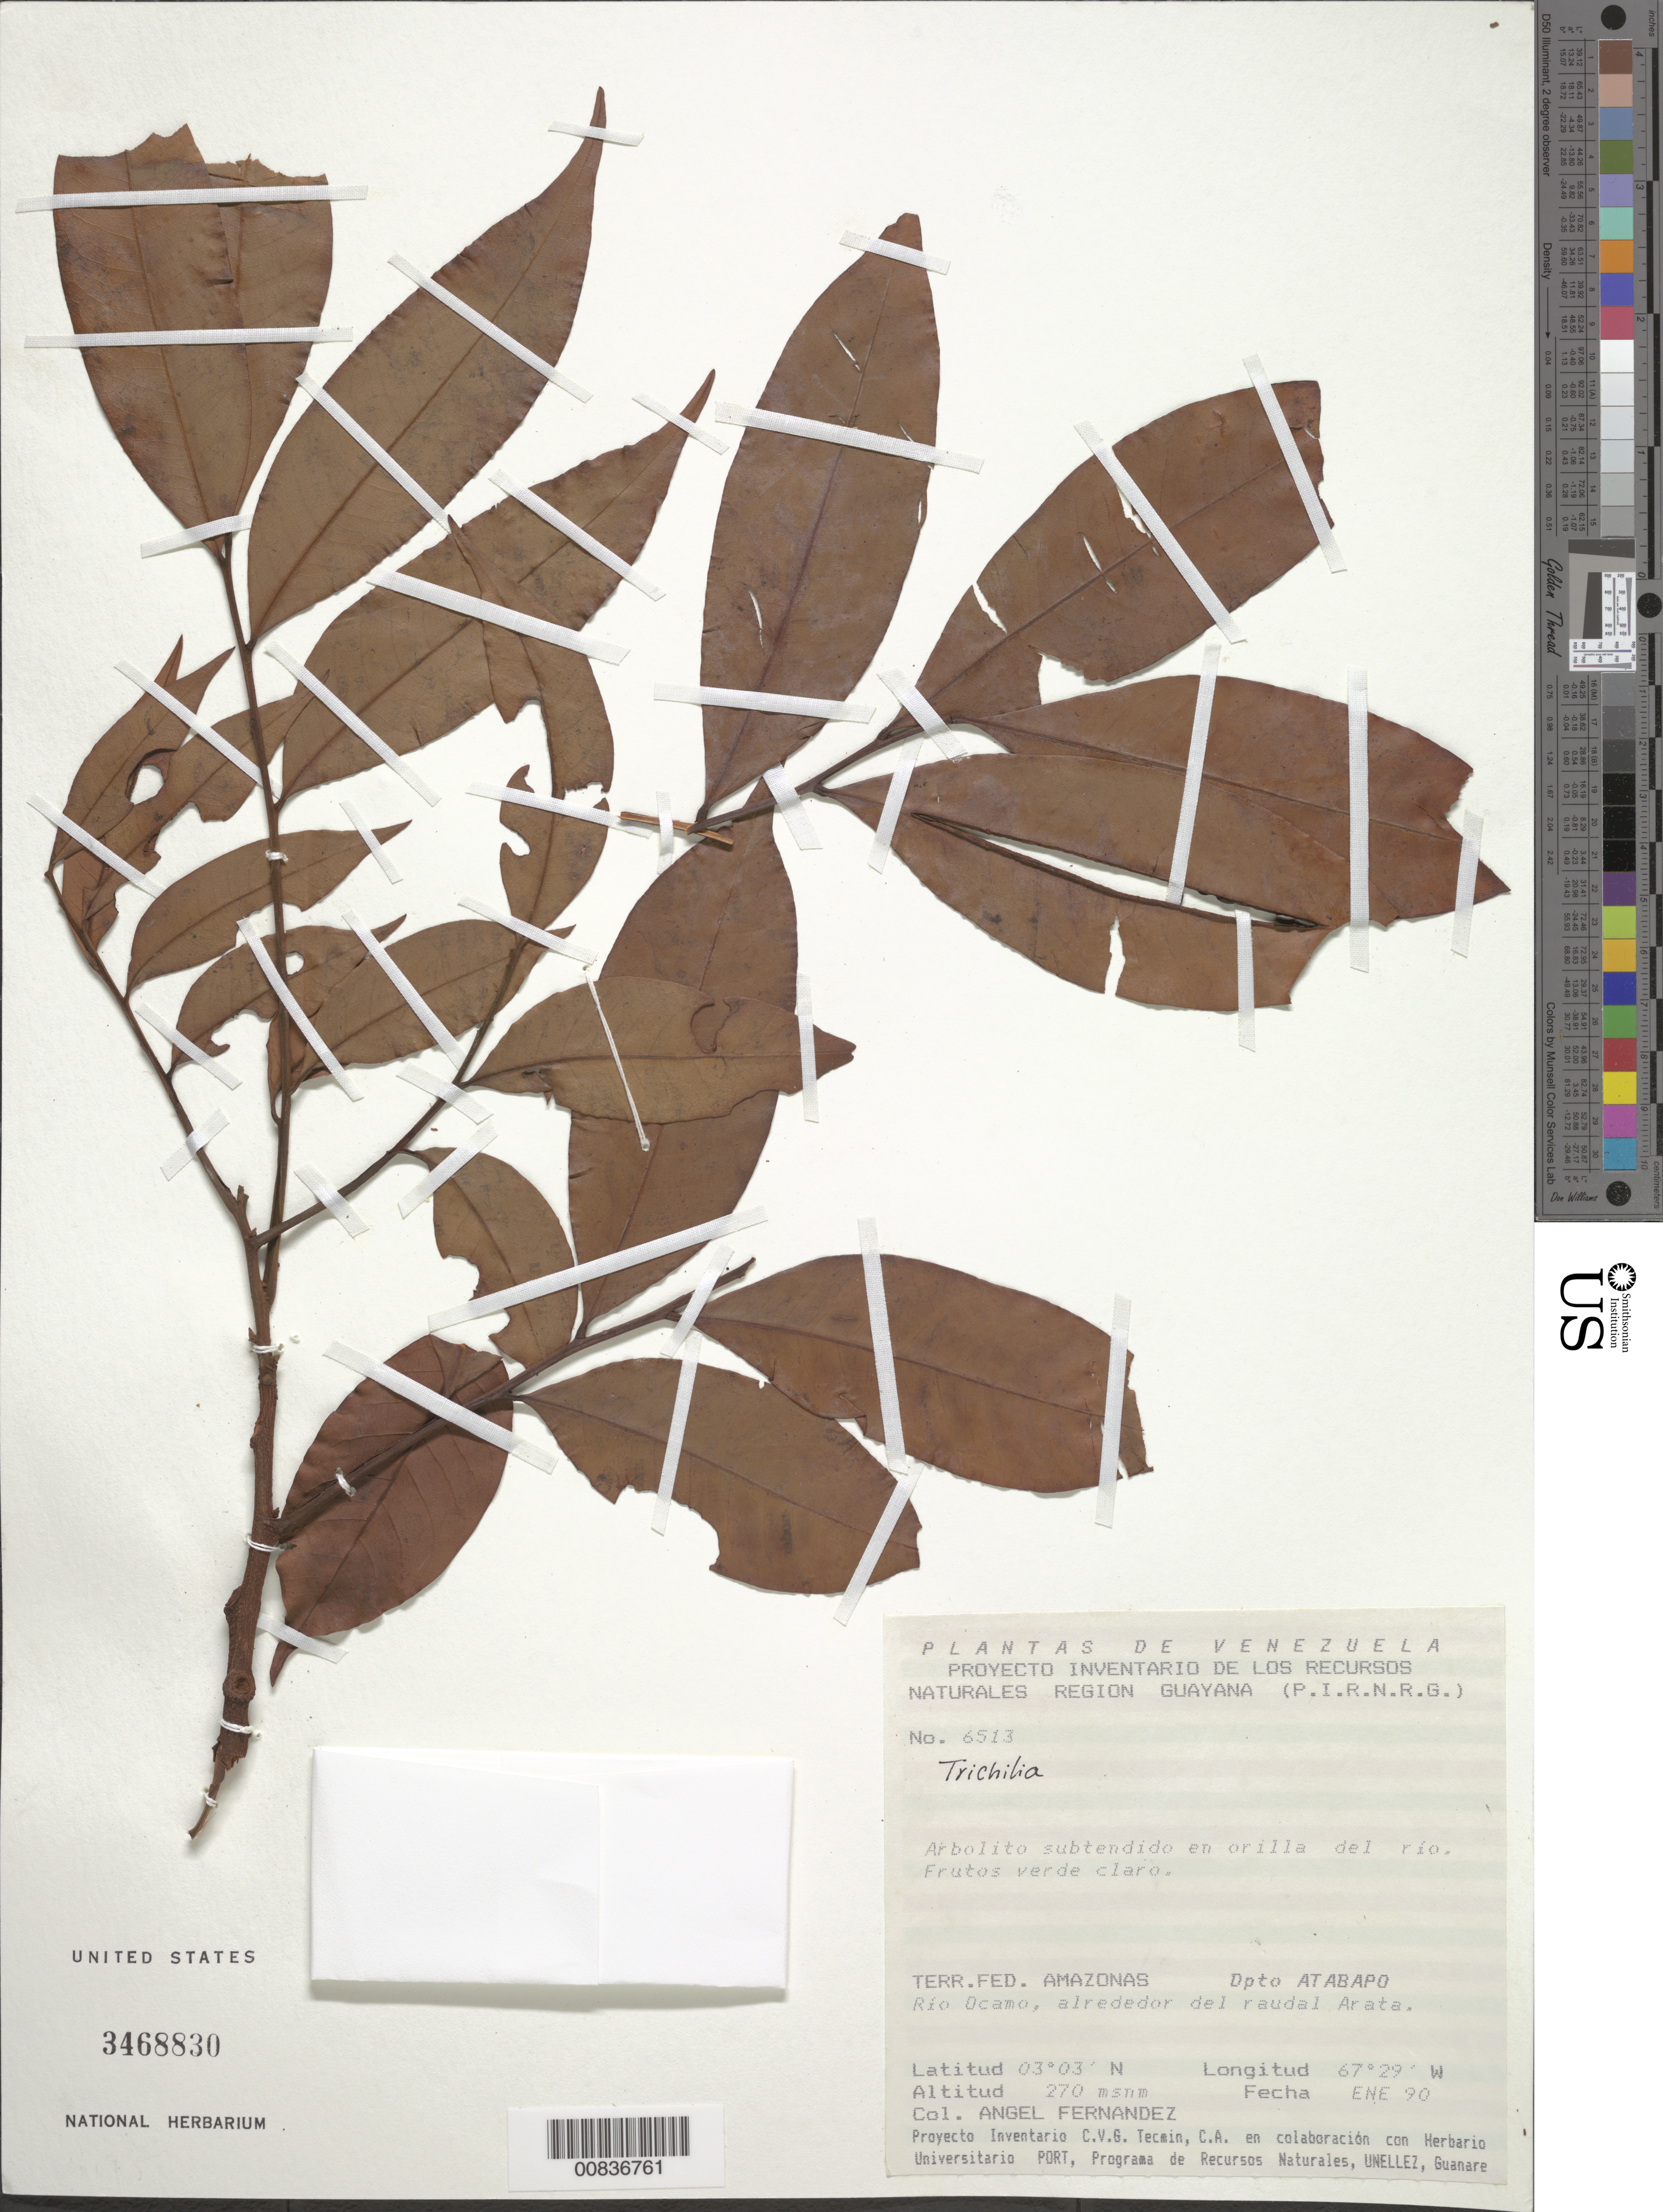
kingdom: Plantae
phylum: Tracheophyta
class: Magnoliopsida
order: Sapindales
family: Meliaceae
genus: Trichilia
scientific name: Trichilia sp.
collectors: A. Fernández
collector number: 6513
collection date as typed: Jan-90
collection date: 1990-01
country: Venezuela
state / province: Amazonas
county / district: Atabapo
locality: Río Ocamo, alrededor del raudal Arata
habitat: Subtendido en orilla del rio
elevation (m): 270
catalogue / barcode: US 3468830